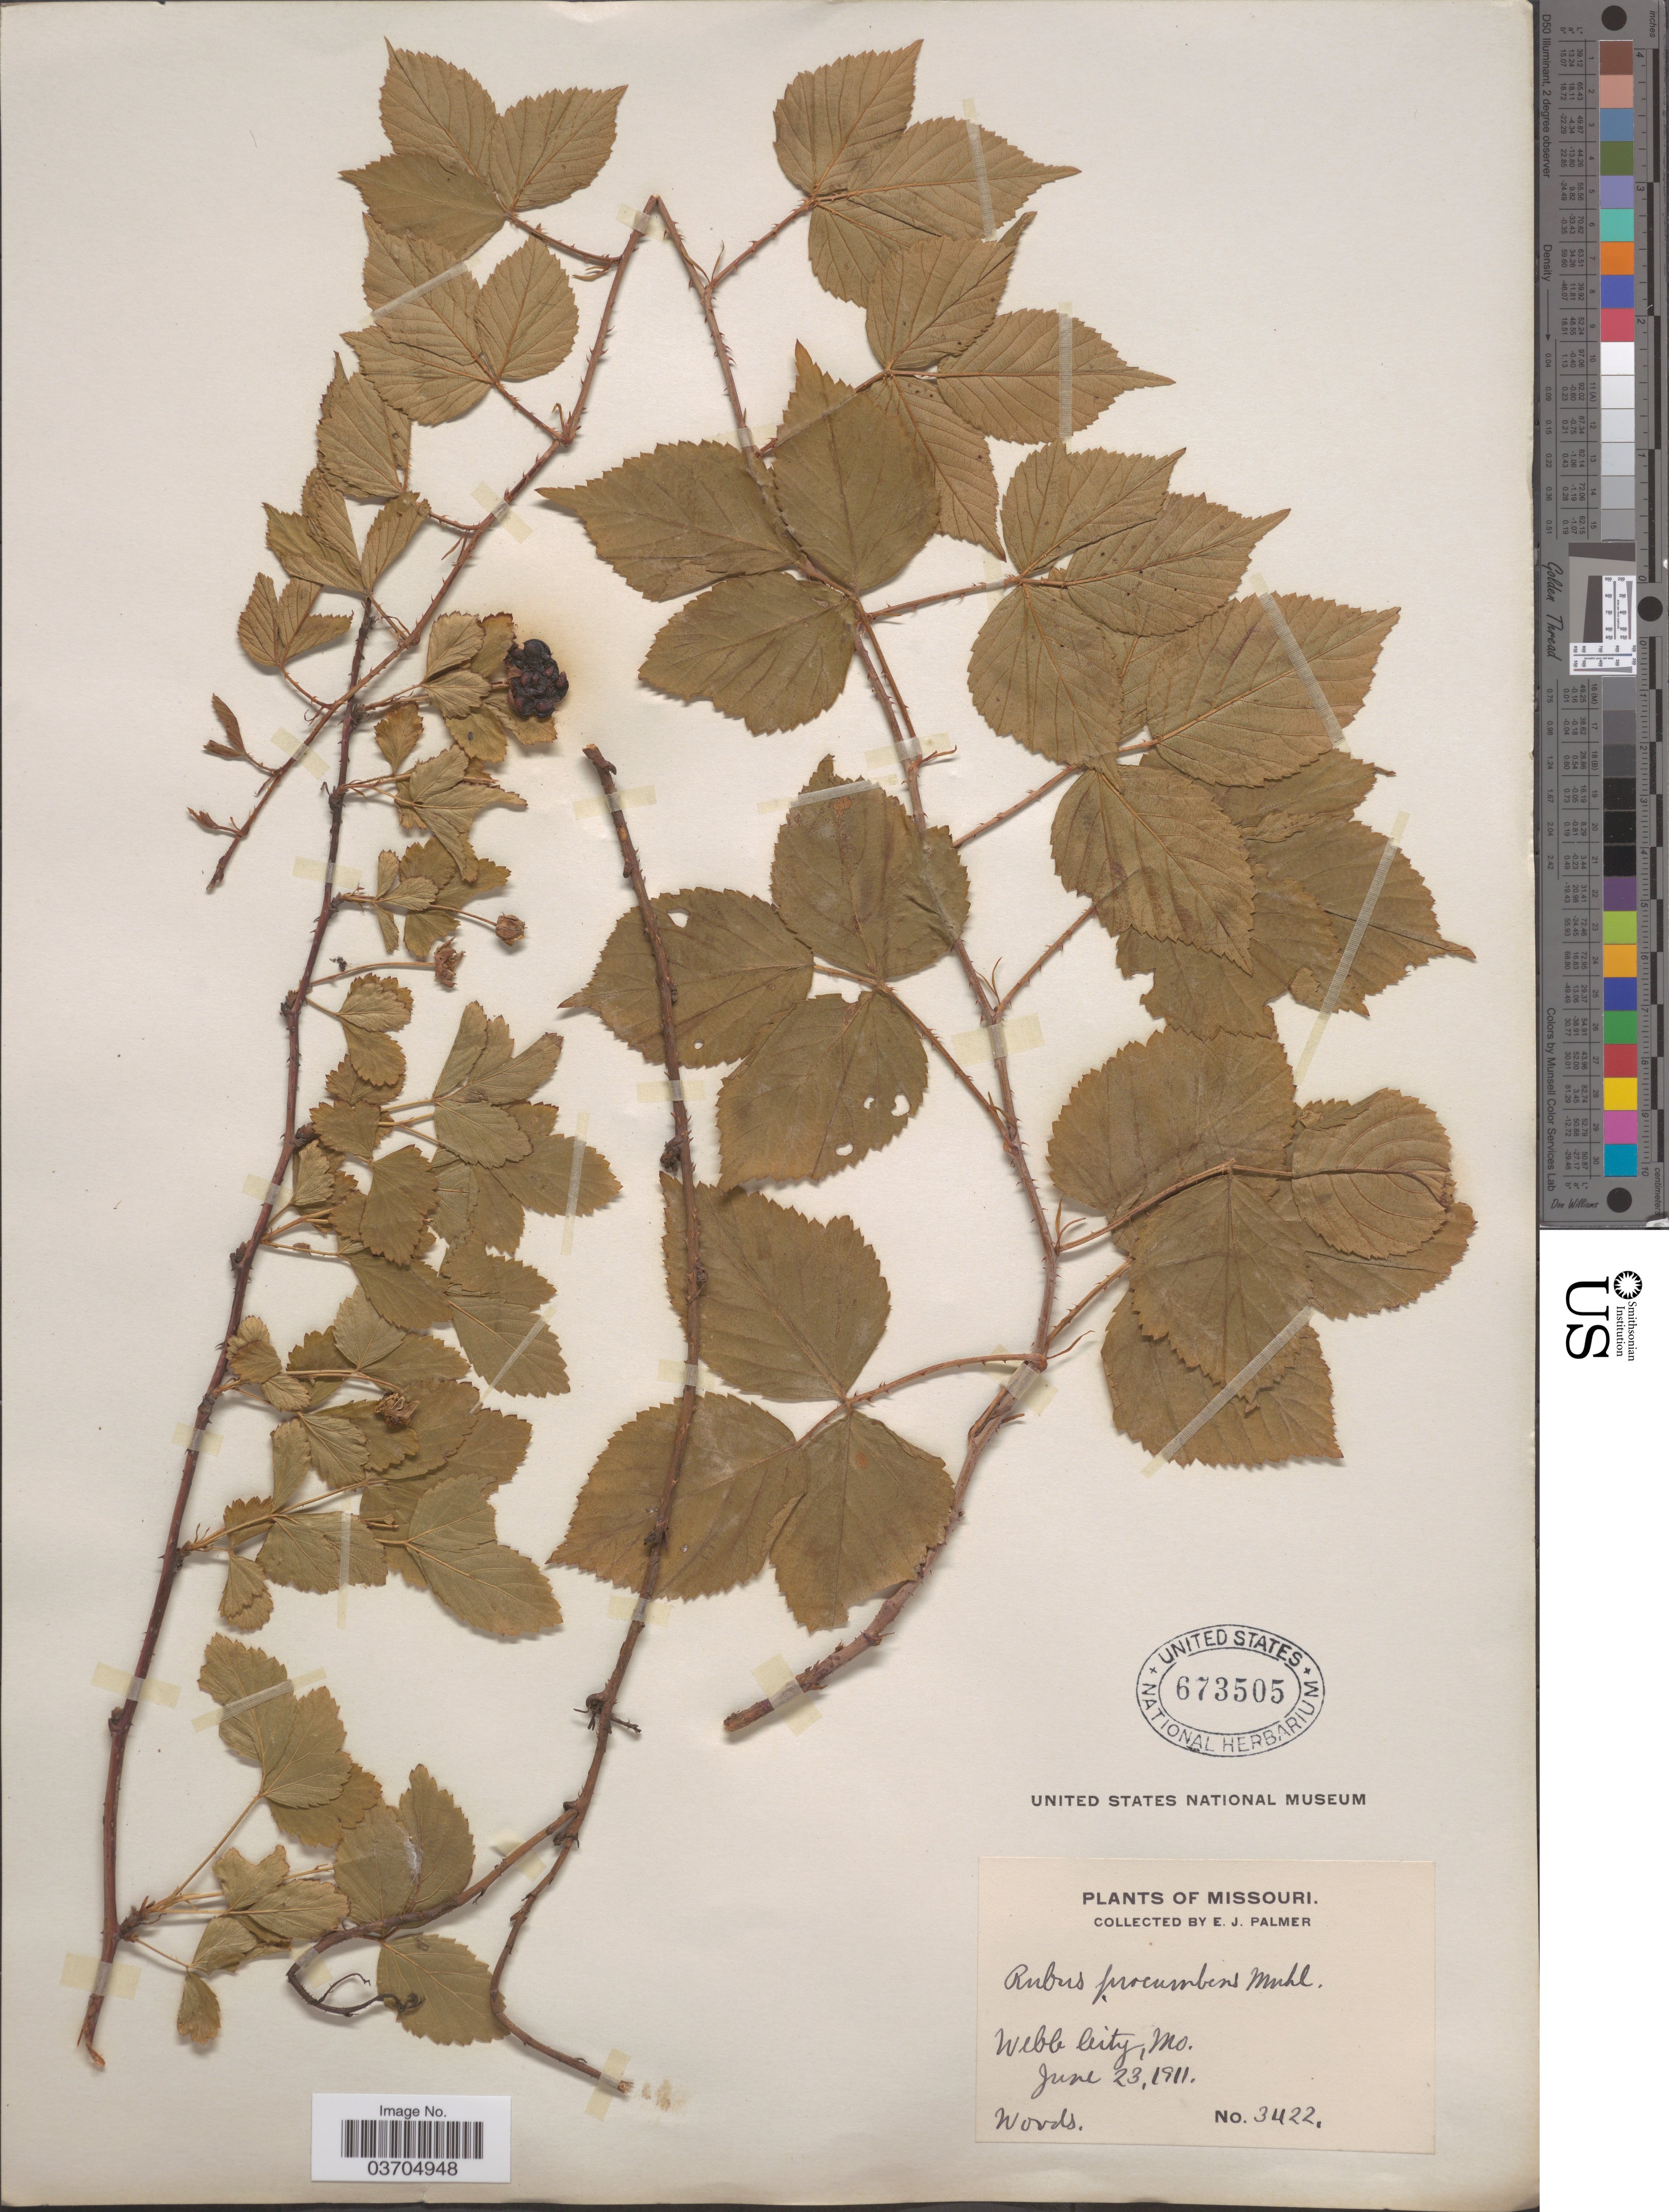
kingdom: Plantae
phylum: Tracheophyta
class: Magnoliopsida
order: Rosales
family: Rosaceae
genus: Rubus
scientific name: Rubus procumbens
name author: Muhl.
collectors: E. J. Palmer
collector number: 3422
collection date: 1911-06-23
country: United States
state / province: Missouri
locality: Webb City.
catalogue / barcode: US 673505